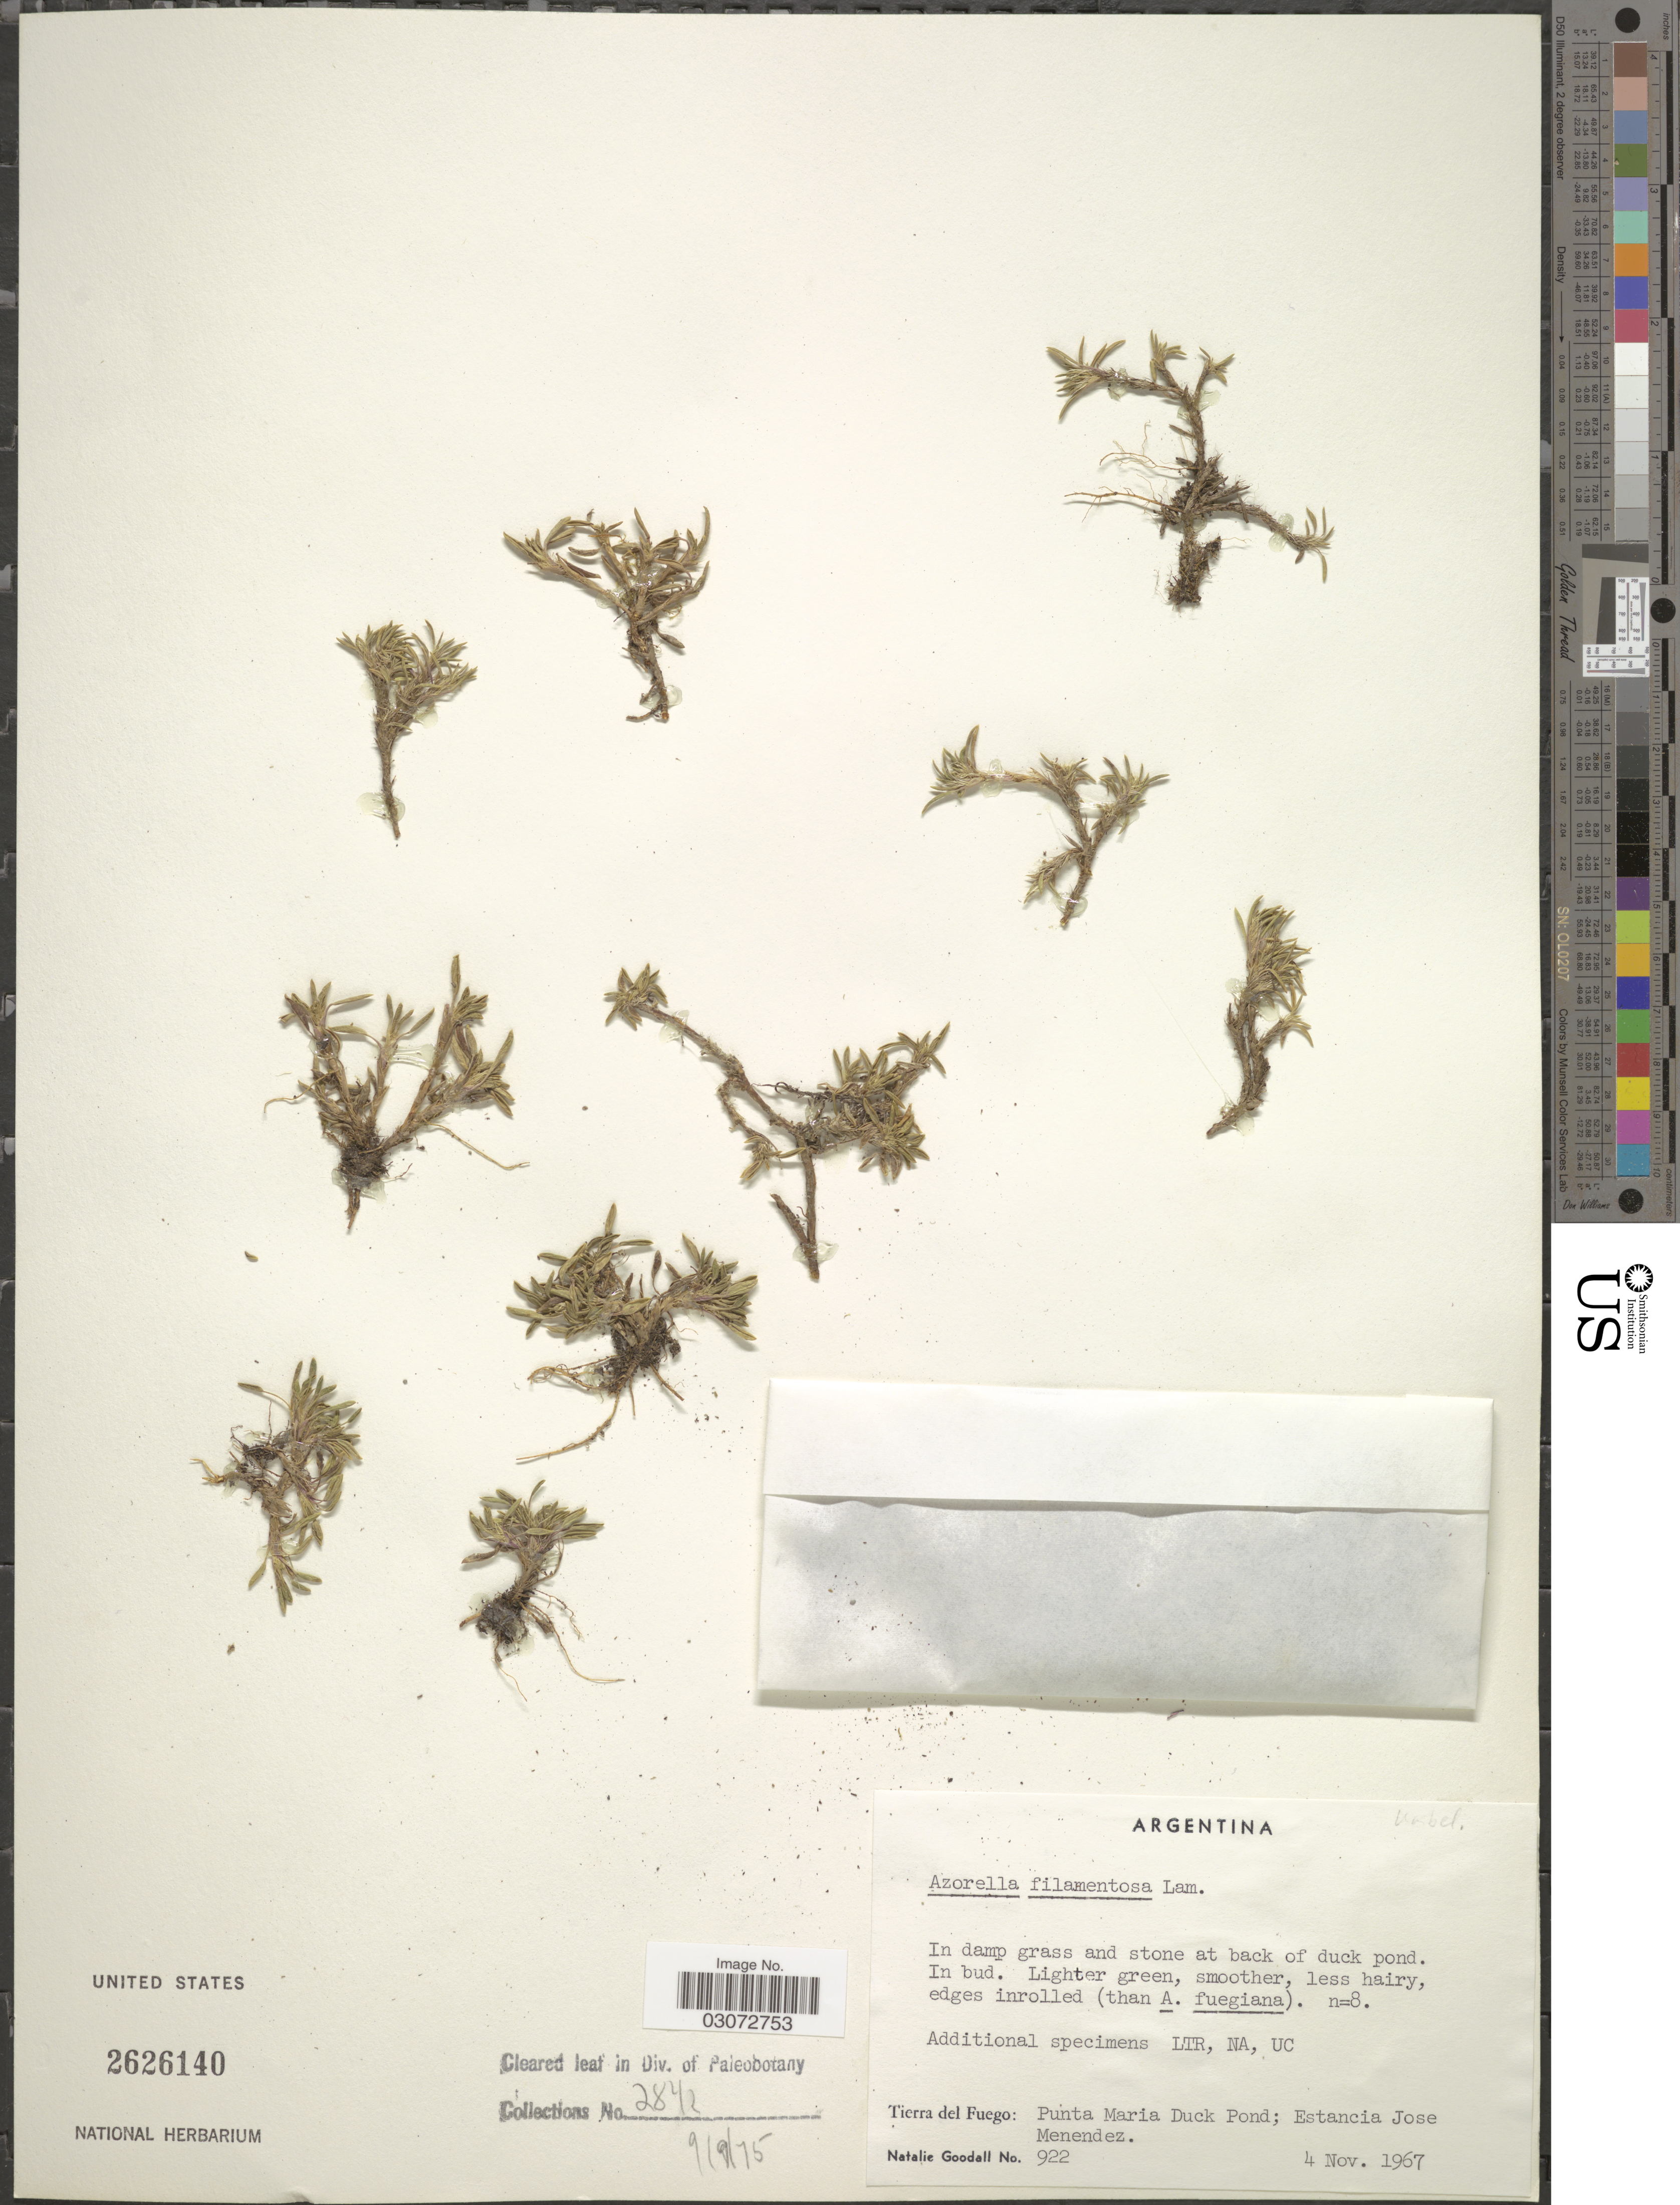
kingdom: Plantae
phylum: Tracheophyta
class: Magnoliopsida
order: Apiales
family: Apiaceae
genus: Azorella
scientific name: Azorella filamentosa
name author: Lam.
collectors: N. Goodall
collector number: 922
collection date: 1967-11-04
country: Argentina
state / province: Tierra del Fuego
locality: Punta Maria Duck Pond; Estancia Jose Menendez.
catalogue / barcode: US 2626140